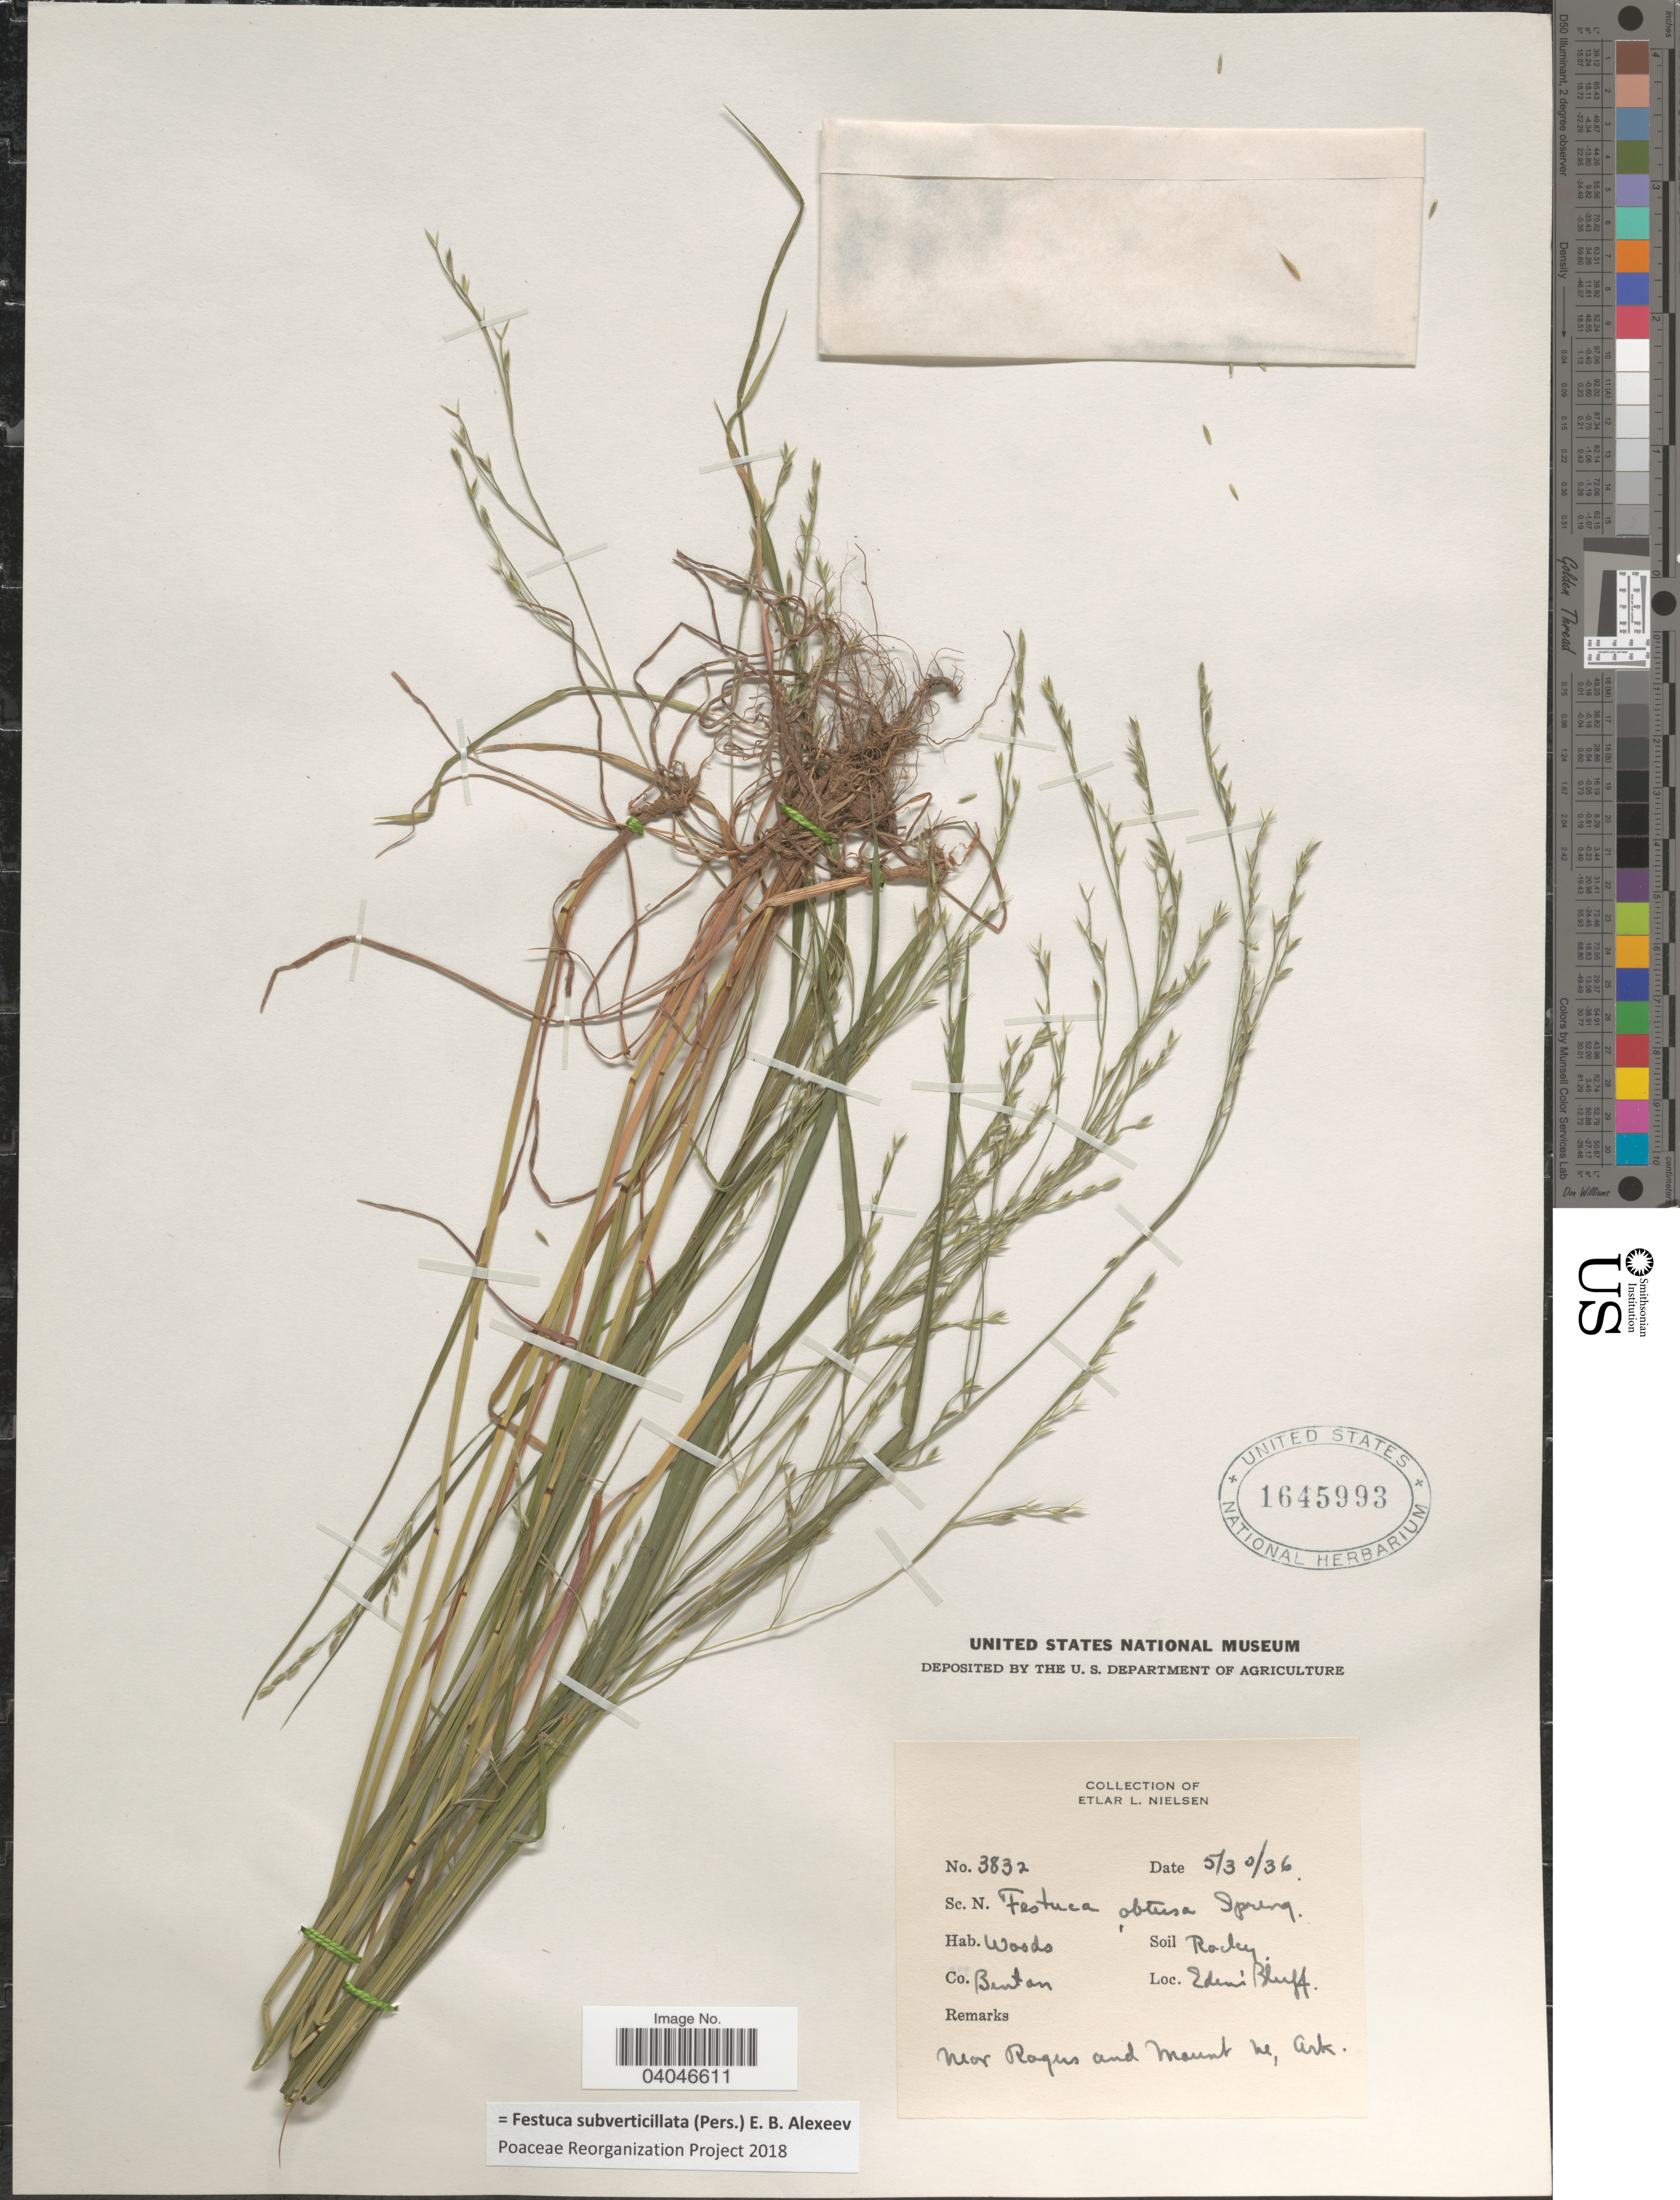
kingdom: Plantae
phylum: Tracheophyta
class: Liliopsida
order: Poales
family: Poaceae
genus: Festuca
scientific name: Festuca subverticillata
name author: (Pers.) E.B. Alexeev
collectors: E. L. Nielsen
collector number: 3832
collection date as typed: Transcribed d/m/y: 3/5/36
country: United States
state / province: Arkansas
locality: Co. Benton. Eden's Bluff. Near Rogers and Mount Ne, Ark.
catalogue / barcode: US 1645993